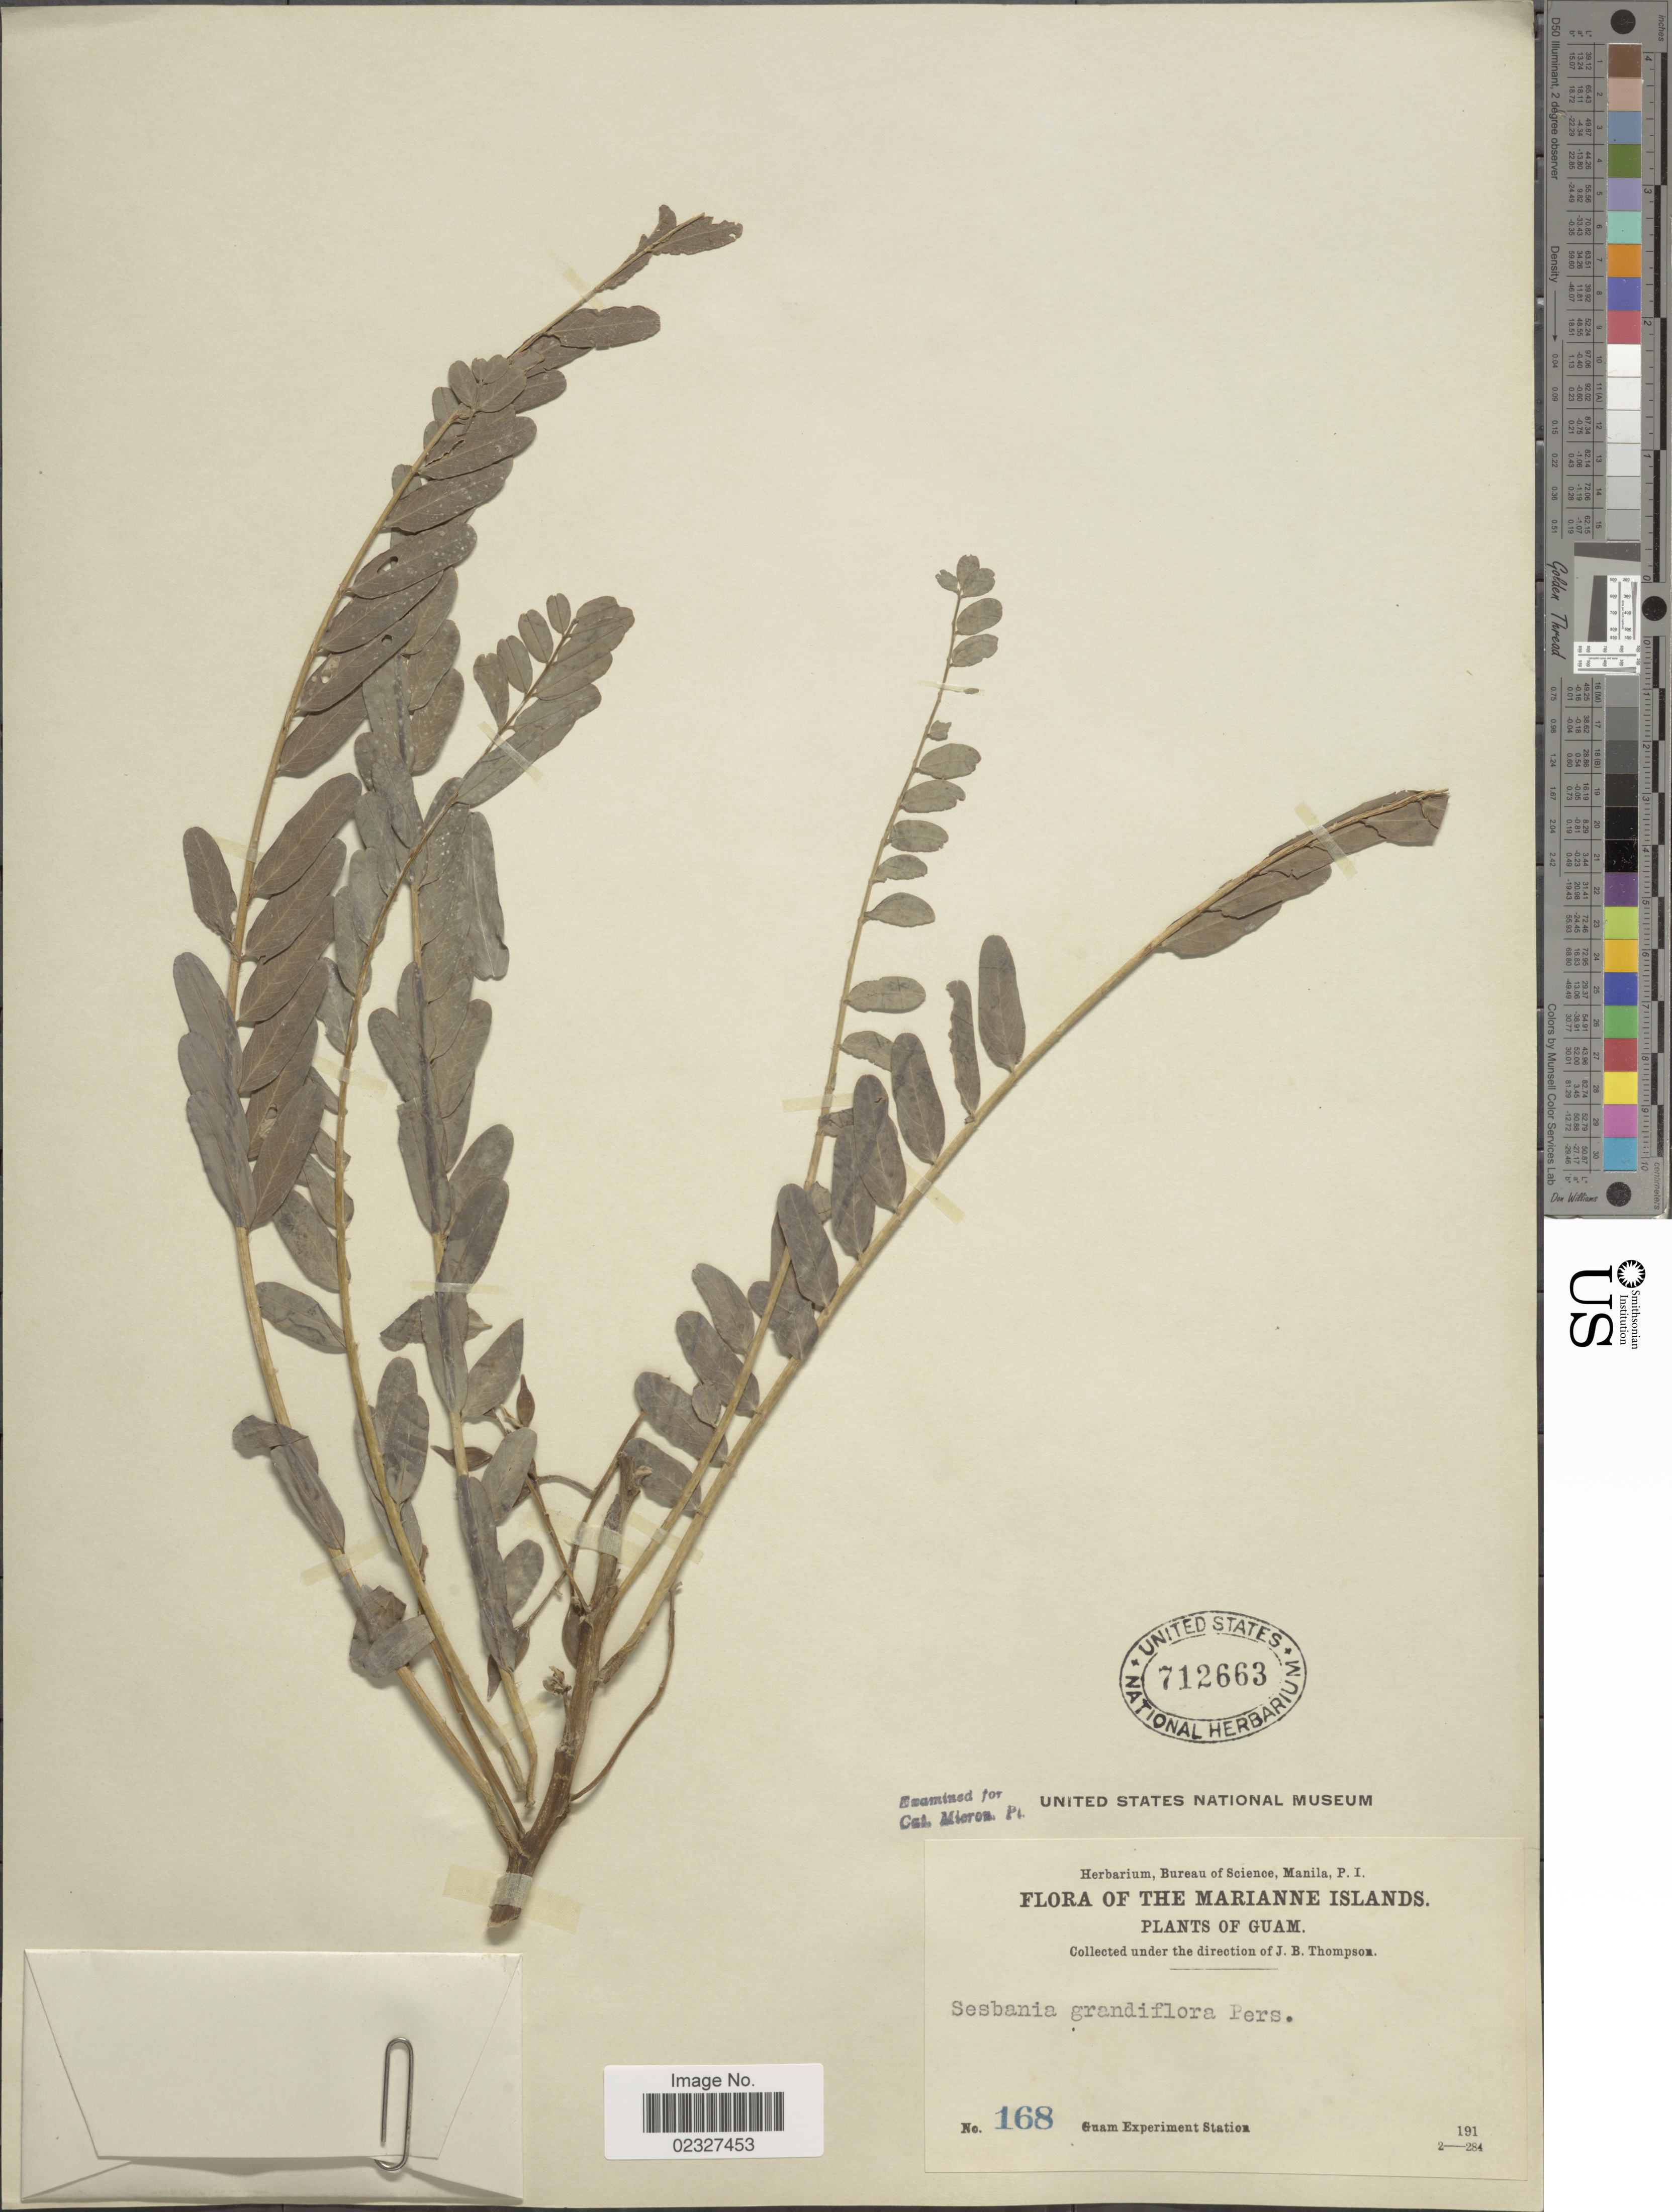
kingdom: Plantae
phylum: Tracheophyta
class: Magnoliopsida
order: Fabales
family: Fabaceae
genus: Sesbania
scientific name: Sesbania grandiflora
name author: (L.) Poir.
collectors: J. B. Thompson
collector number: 168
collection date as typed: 191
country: Guam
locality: The Marianne Islands, Guam Experiment Station [unsure placement]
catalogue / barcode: US 712663